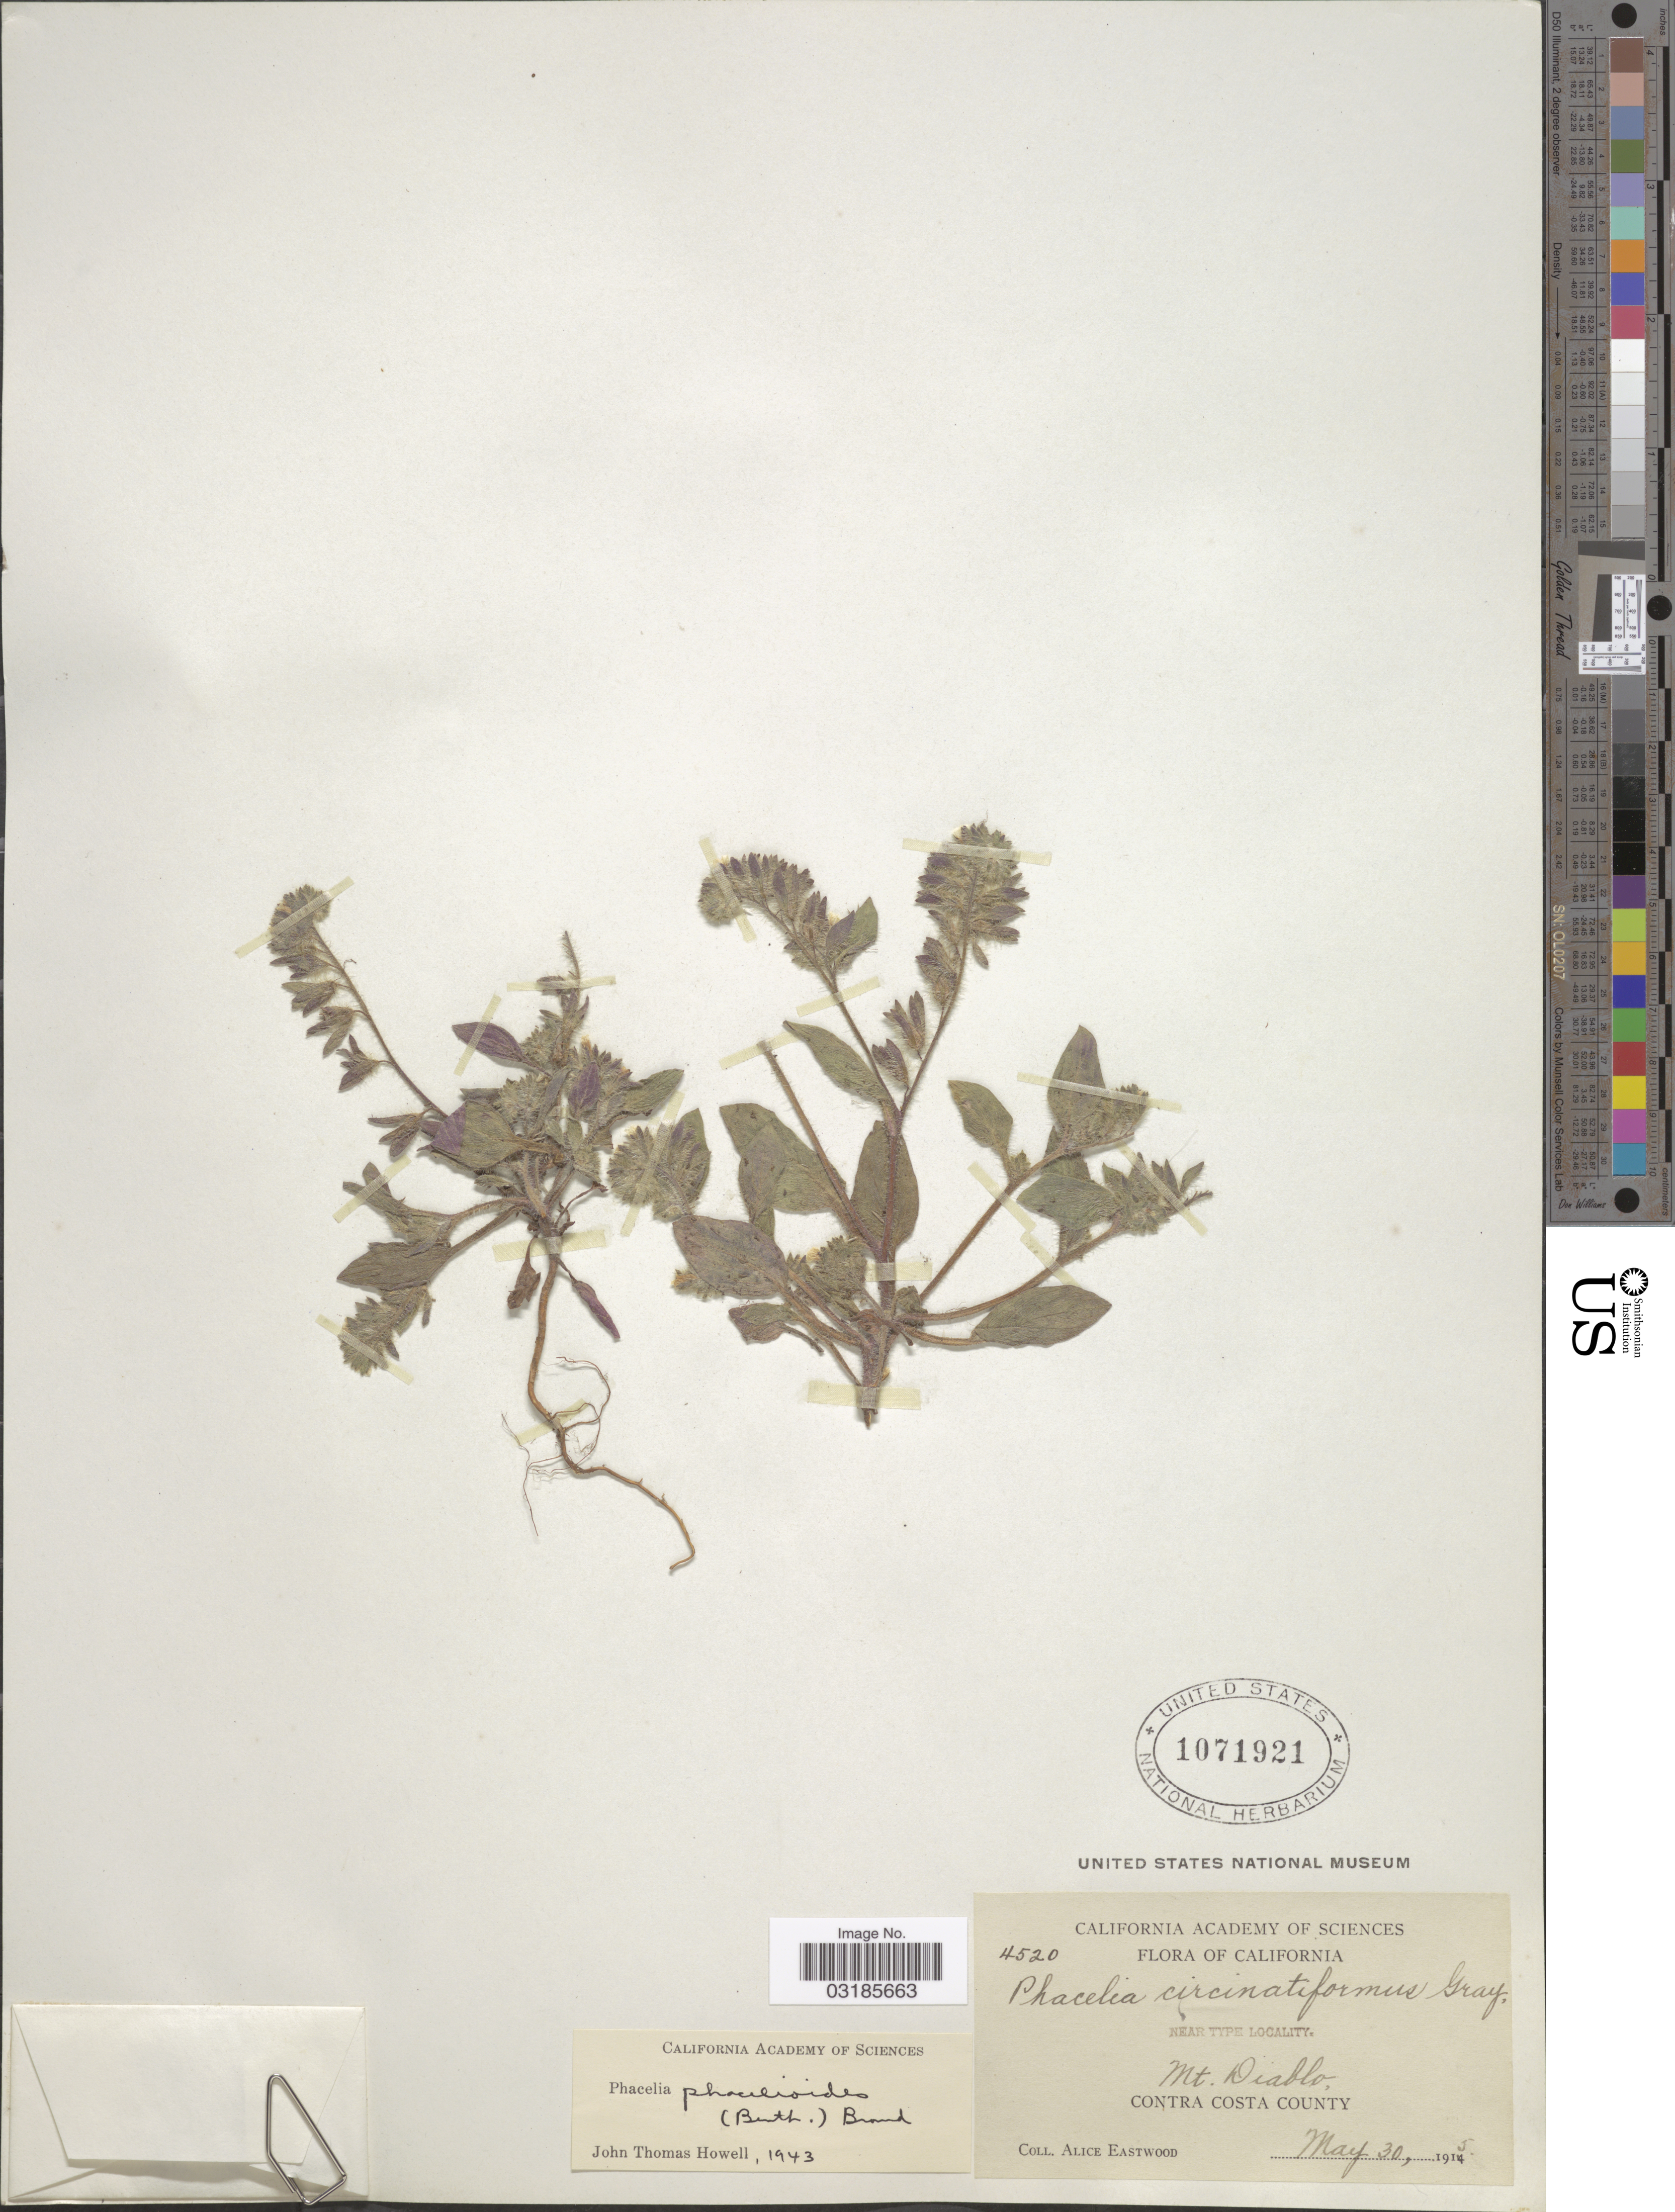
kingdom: Plantae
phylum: Tracheophyta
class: Magnoliopsida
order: Boraginales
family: Hydrophyllaceae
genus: Phacelia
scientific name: Phacelia phacelioides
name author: (Benth.) Brand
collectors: A. Eastwood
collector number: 4520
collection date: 1915-05-30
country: United States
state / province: California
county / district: Contra Costa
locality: Mt. Diablo, Contra Costa County.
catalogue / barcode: US 1071921